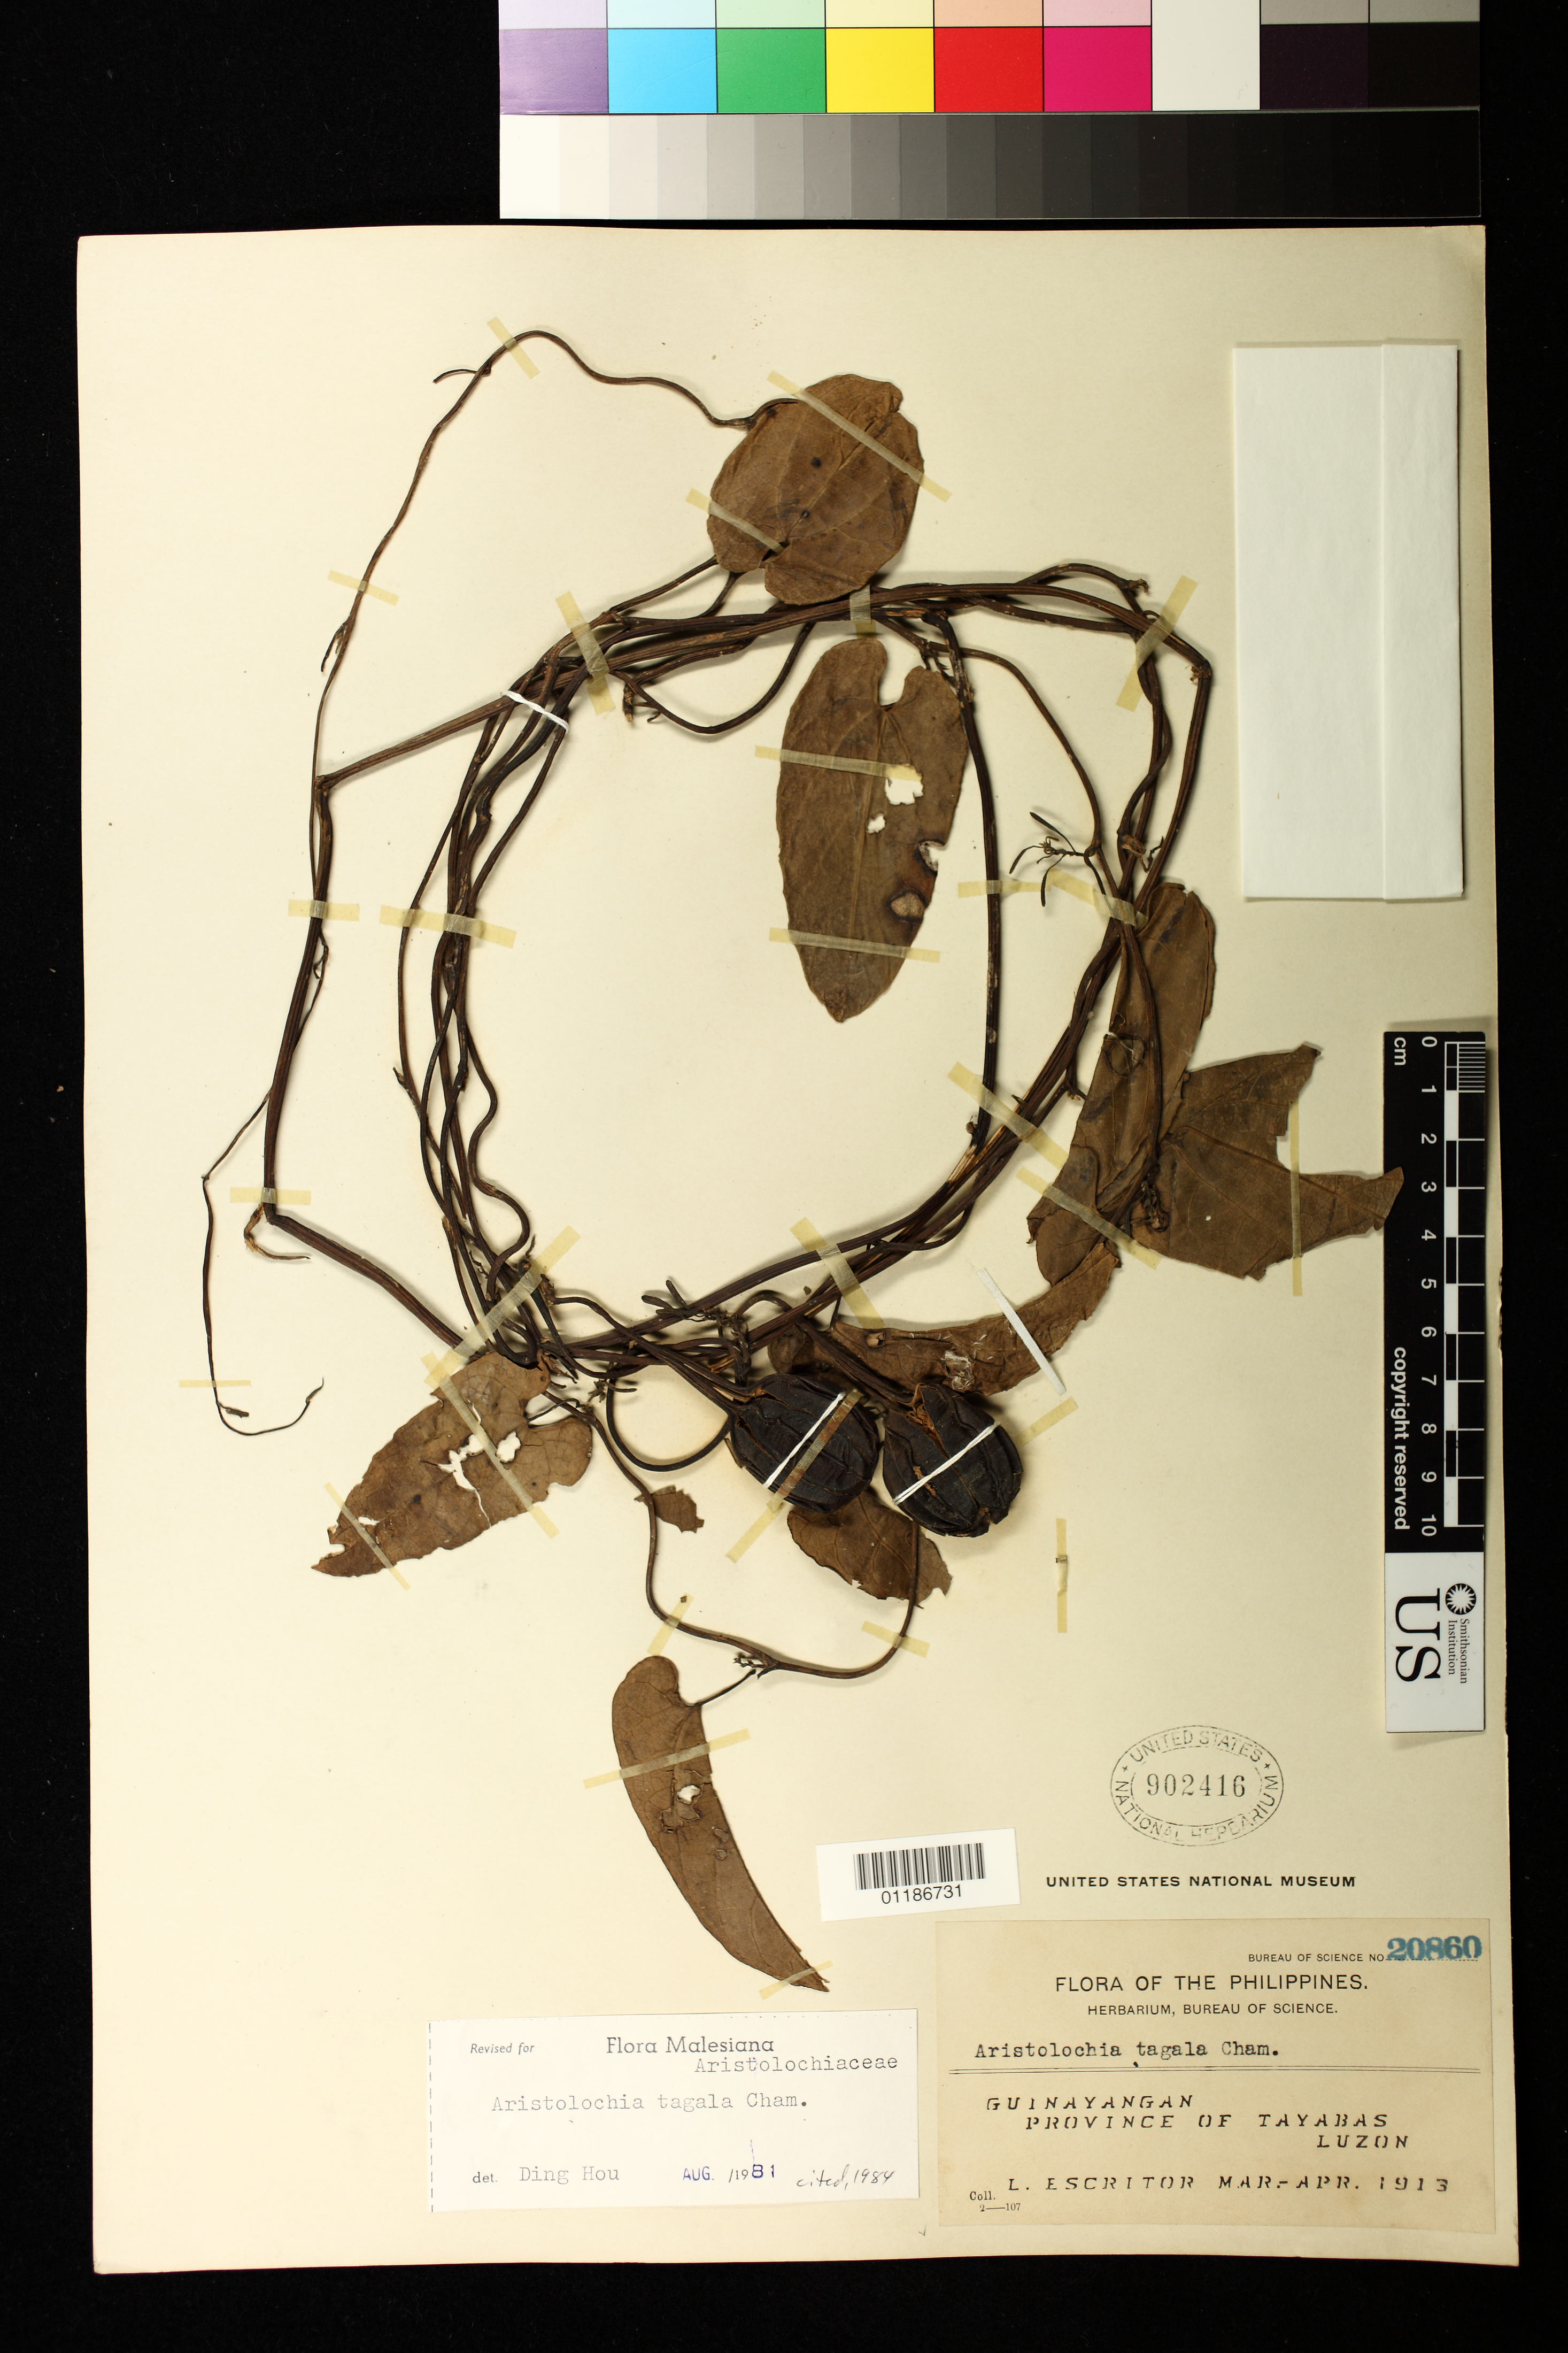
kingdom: Plantae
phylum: Tracheophyta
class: Magnoliopsida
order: Piperales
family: Aristolochiaceae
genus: Aristolochia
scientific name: Aristolochia tagala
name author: Cham.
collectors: L. Escritor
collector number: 20860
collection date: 1913-03/1913-04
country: Philippines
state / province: Calabarzon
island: Luzon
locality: Guinayangan, Province of Tayabas, Luzon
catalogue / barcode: US 902416